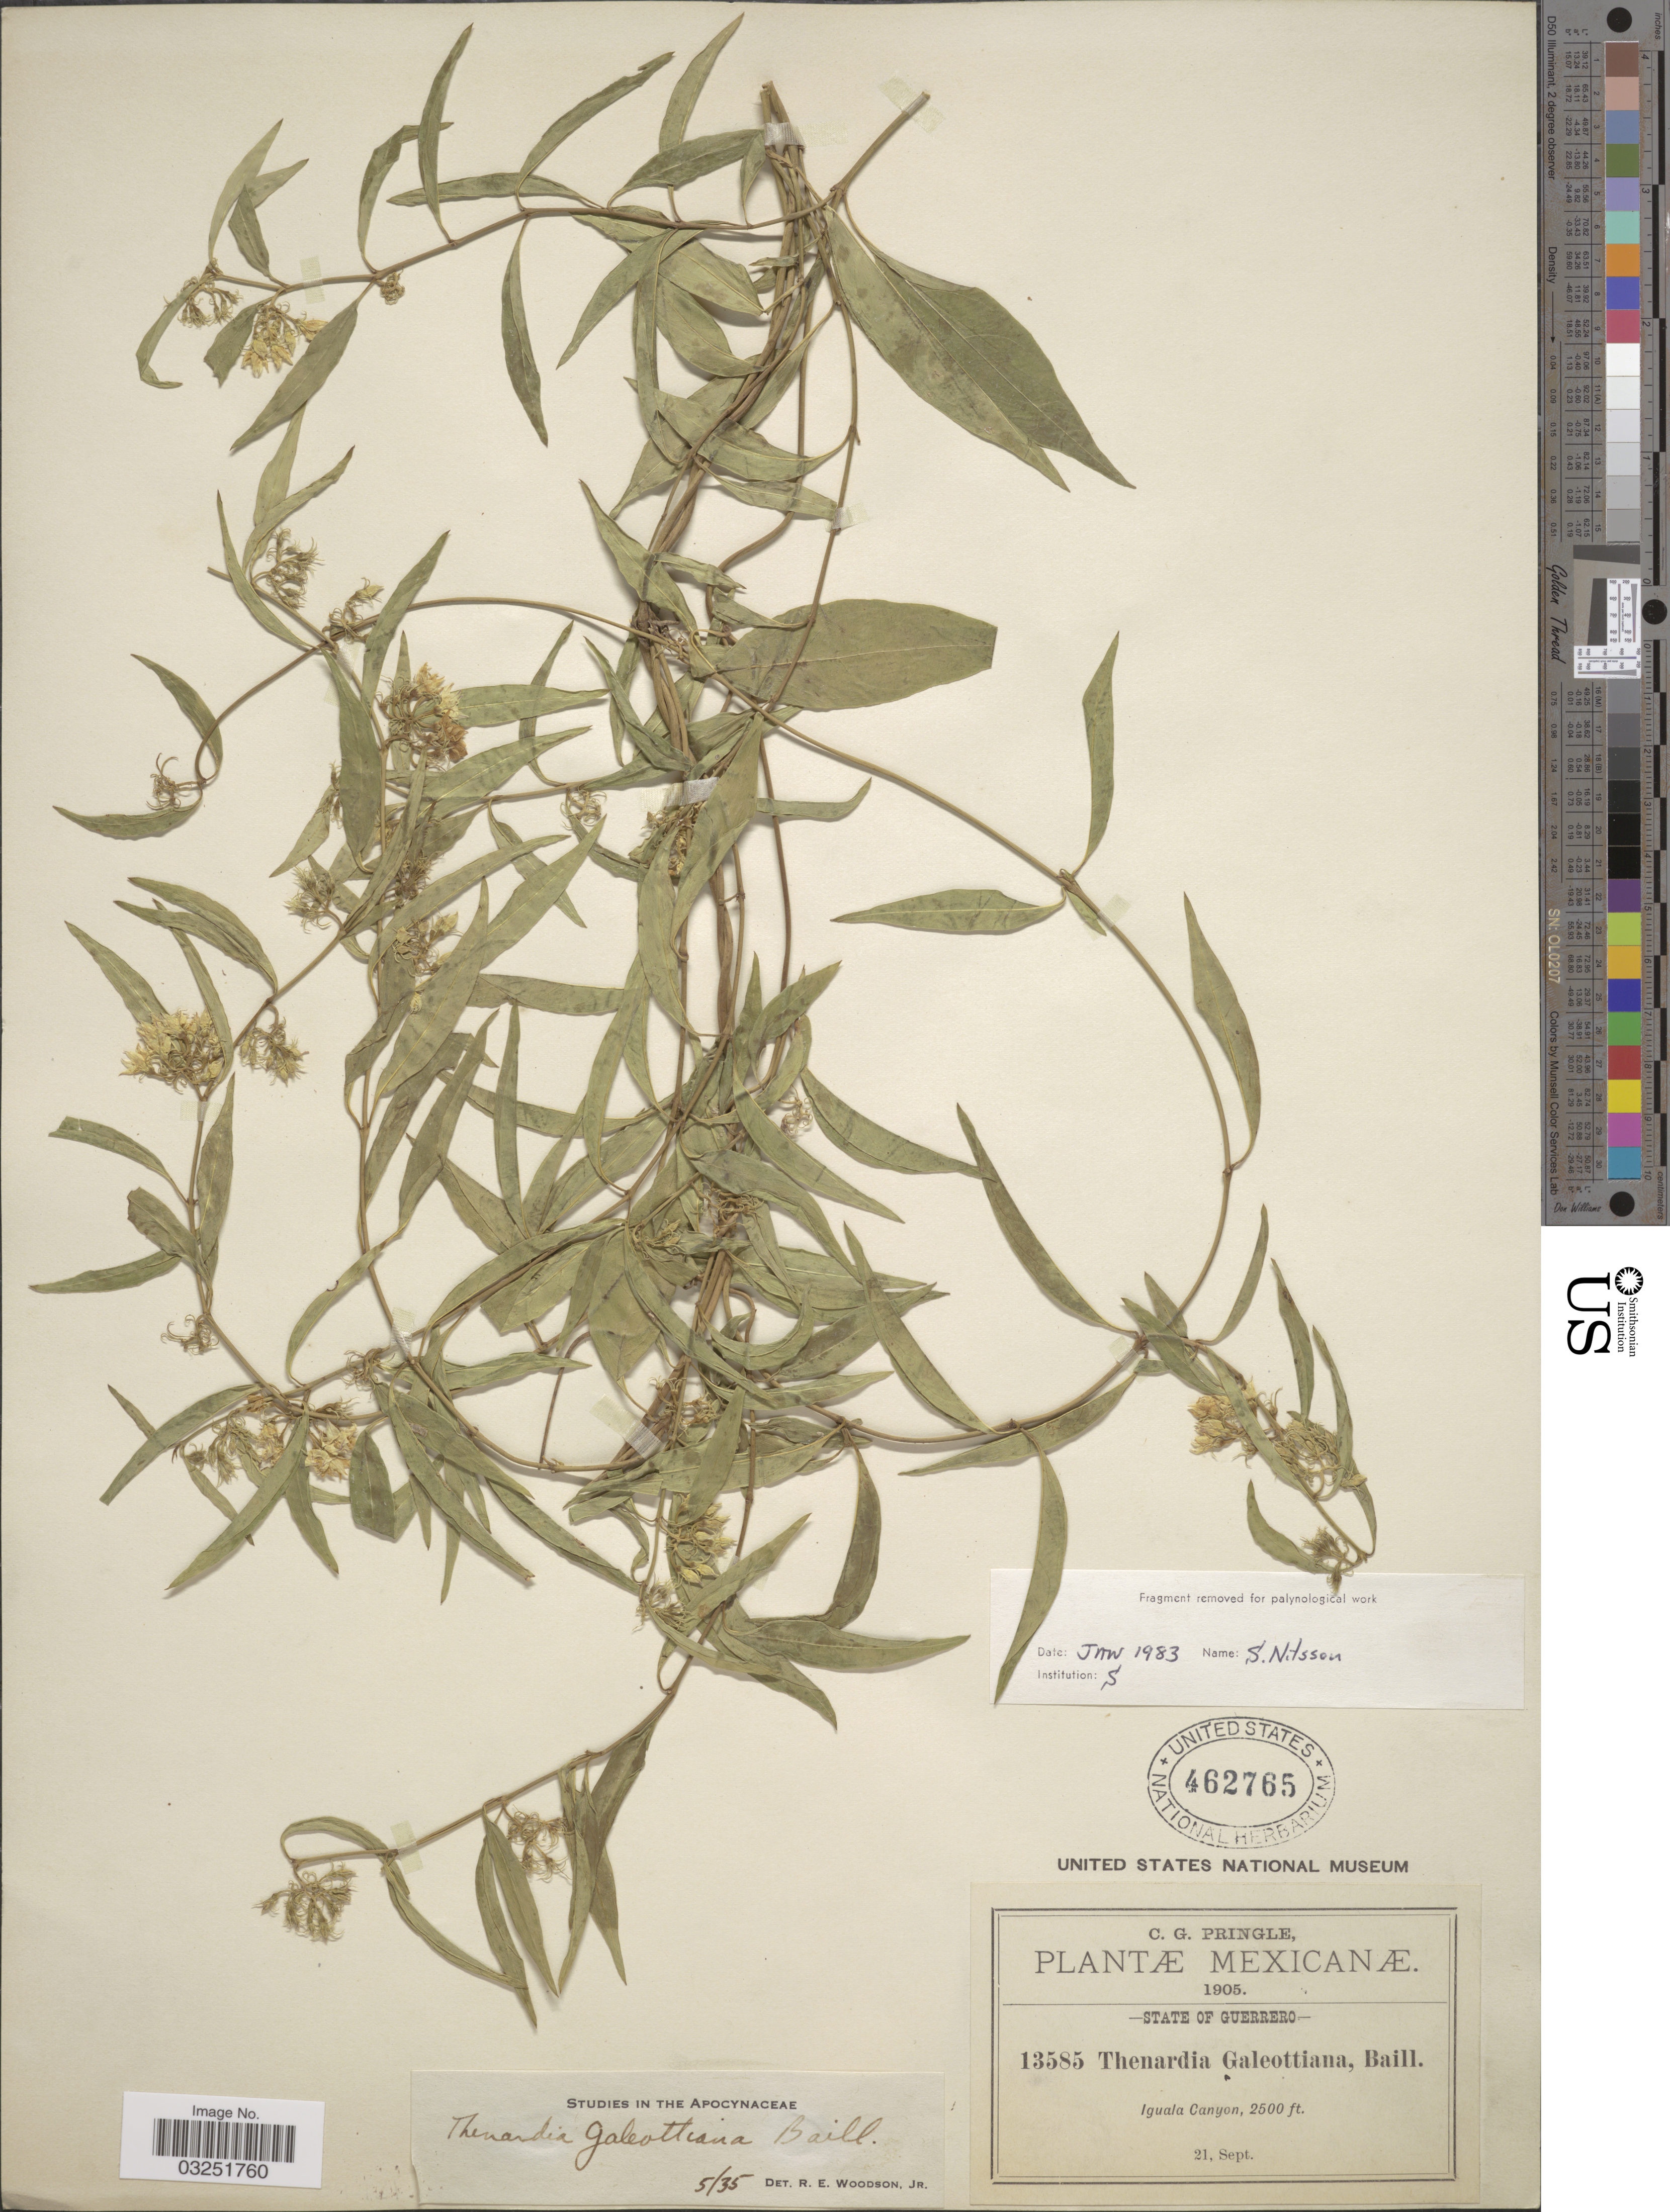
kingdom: Plantae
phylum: Tracheophyta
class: Magnoliopsida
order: Gentianales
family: Apocynaceae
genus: Thenardia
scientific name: Thenardia galeottiana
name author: Baill.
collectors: C. G. Pringle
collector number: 13585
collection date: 1905-09-21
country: Mexico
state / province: Guerrero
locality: Iguala Canyon.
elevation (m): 762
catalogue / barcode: US 462765